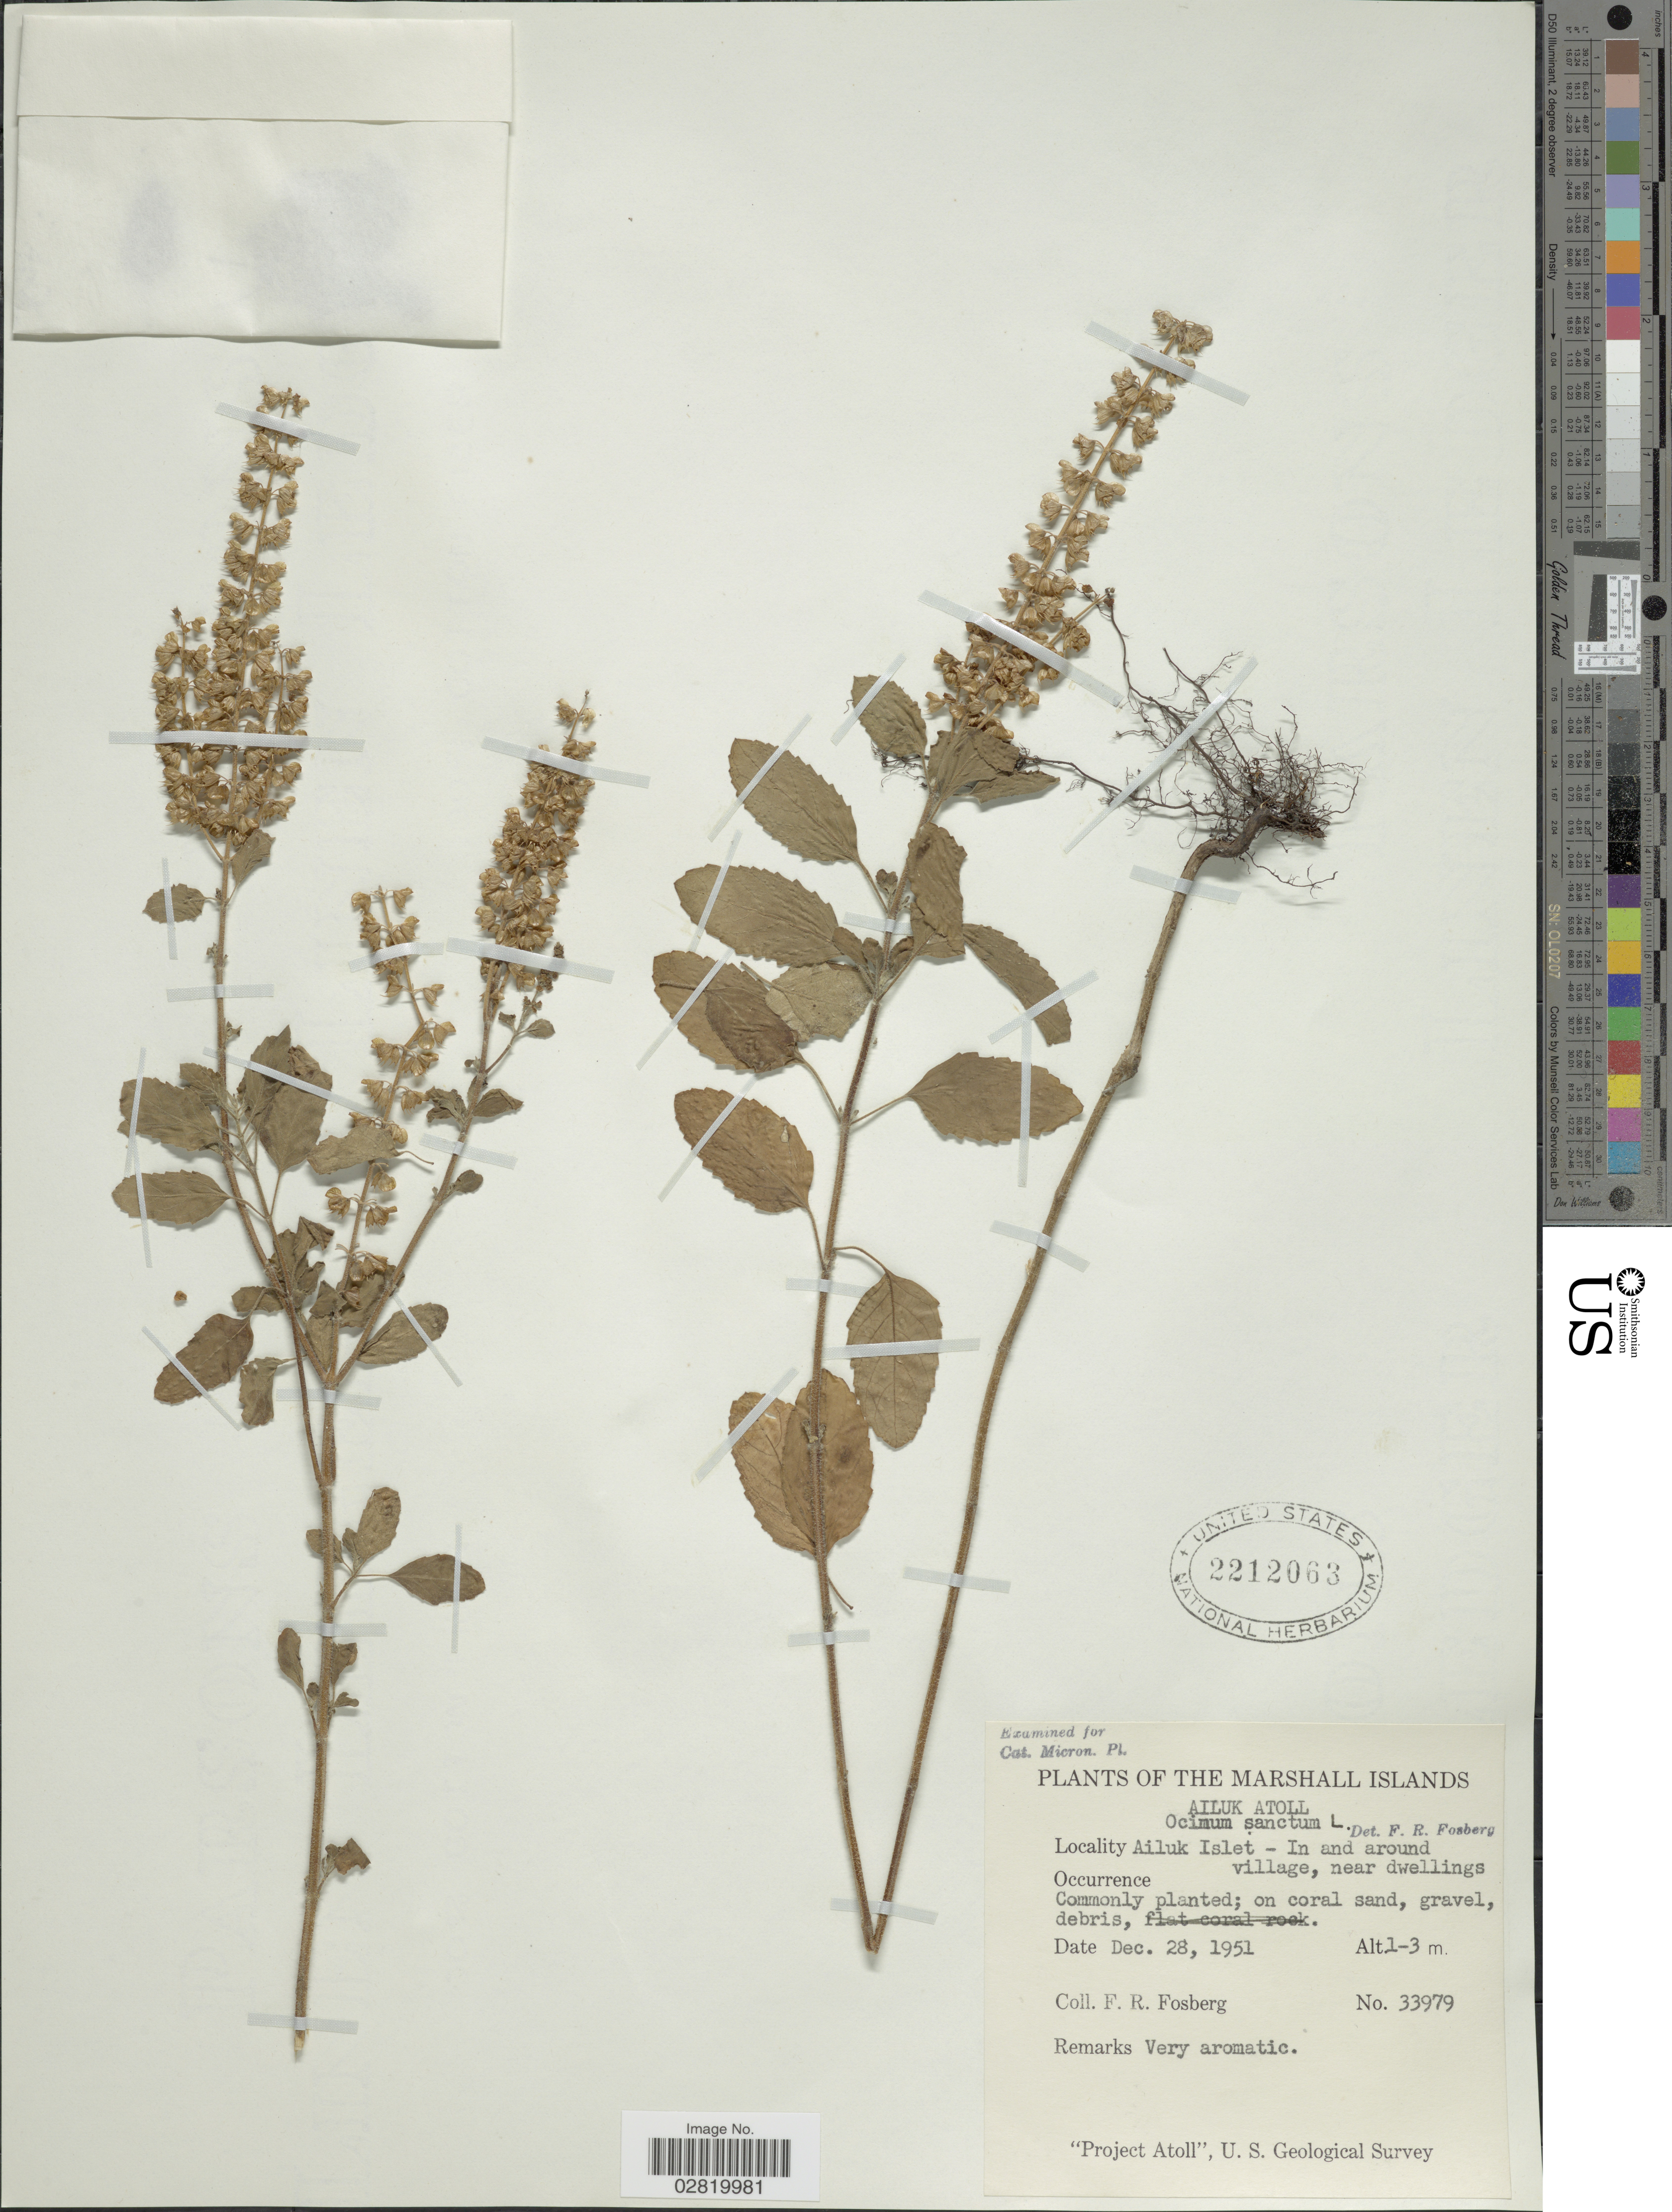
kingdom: Plantae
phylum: Tracheophyta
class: Magnoliopsida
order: Lamiales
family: Lamiaceae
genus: Ocimum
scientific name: Ocimum tenuiflorum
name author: L.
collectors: F. R. Fosberg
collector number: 33979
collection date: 1951-12-28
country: Marshall Islands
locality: Ailuk Atoll, Ailuk Islet - In and around village, near dwellings.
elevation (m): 1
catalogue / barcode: US 2212063